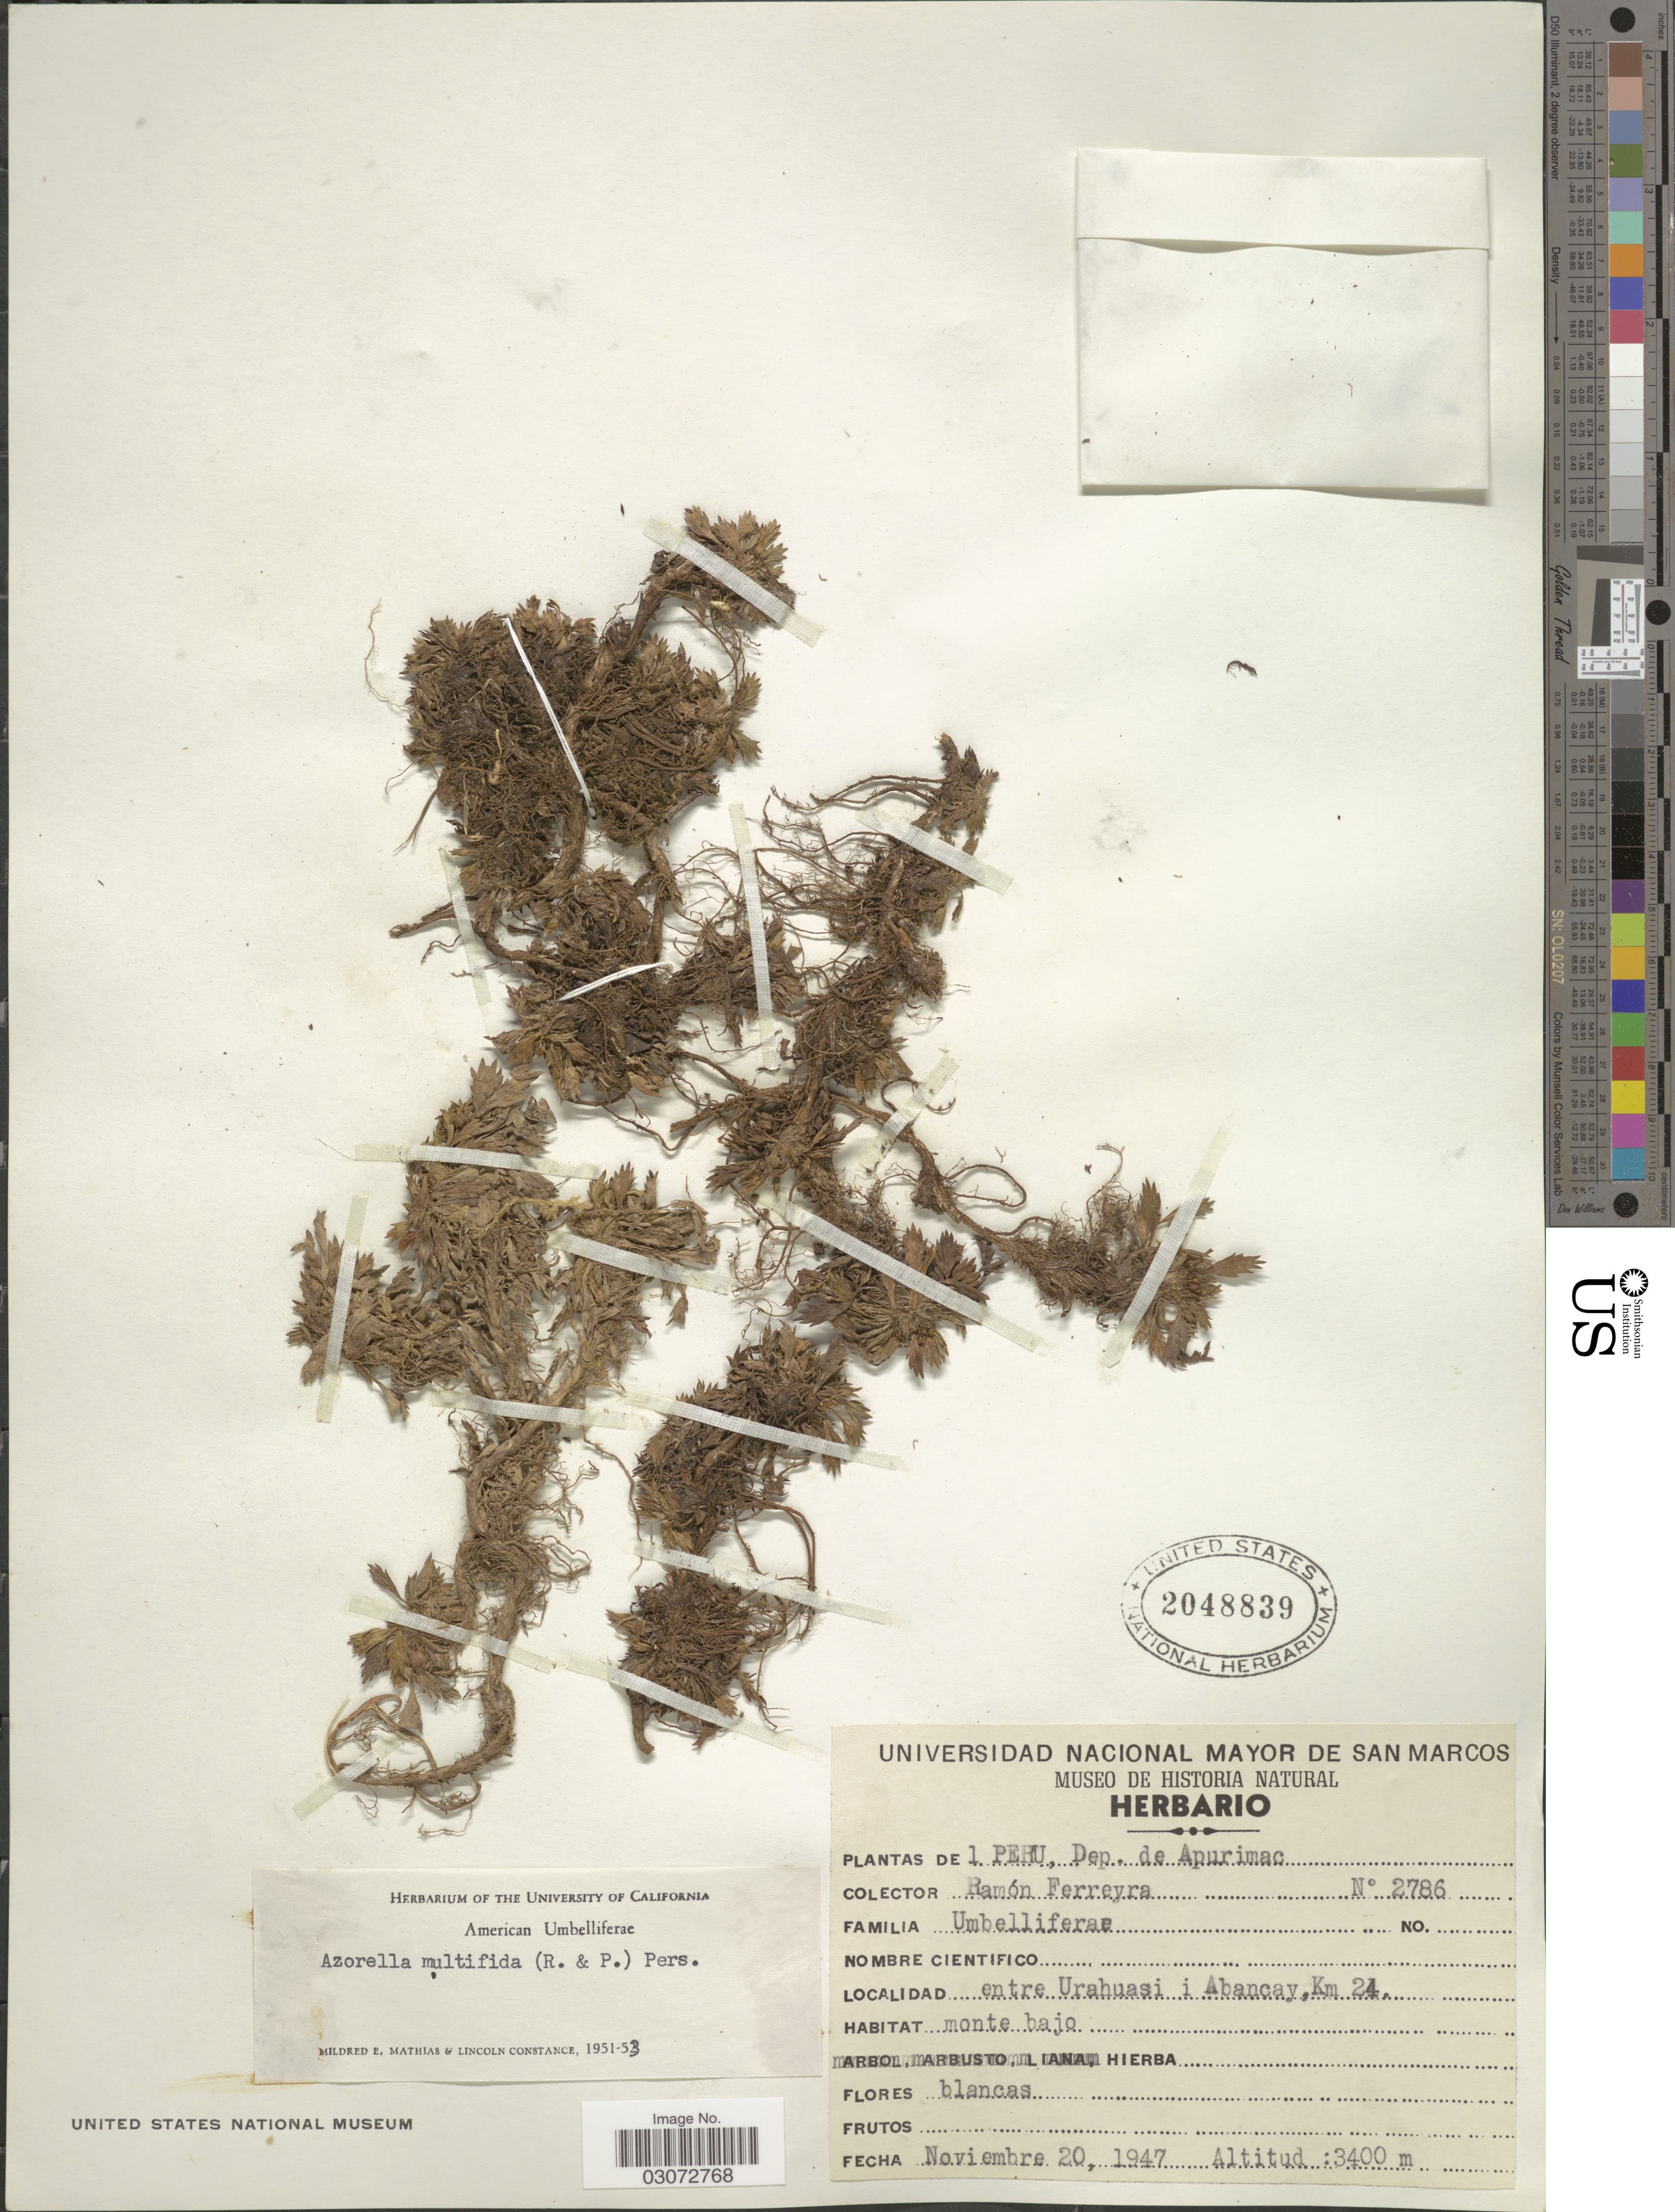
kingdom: Plantae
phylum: Tracheophyta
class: Magnoliopsida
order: Apiales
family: Apiaceae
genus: Azorella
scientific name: Azorella multifida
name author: (Ruiz & Pav.) Pers.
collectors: R. A. Ferreyra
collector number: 2786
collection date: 1947-11-20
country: Peru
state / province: Apurímac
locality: Dep. de Apurimac. Entre Urahuasi i Abancay, Km 24.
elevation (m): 3400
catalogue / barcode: US 2048839